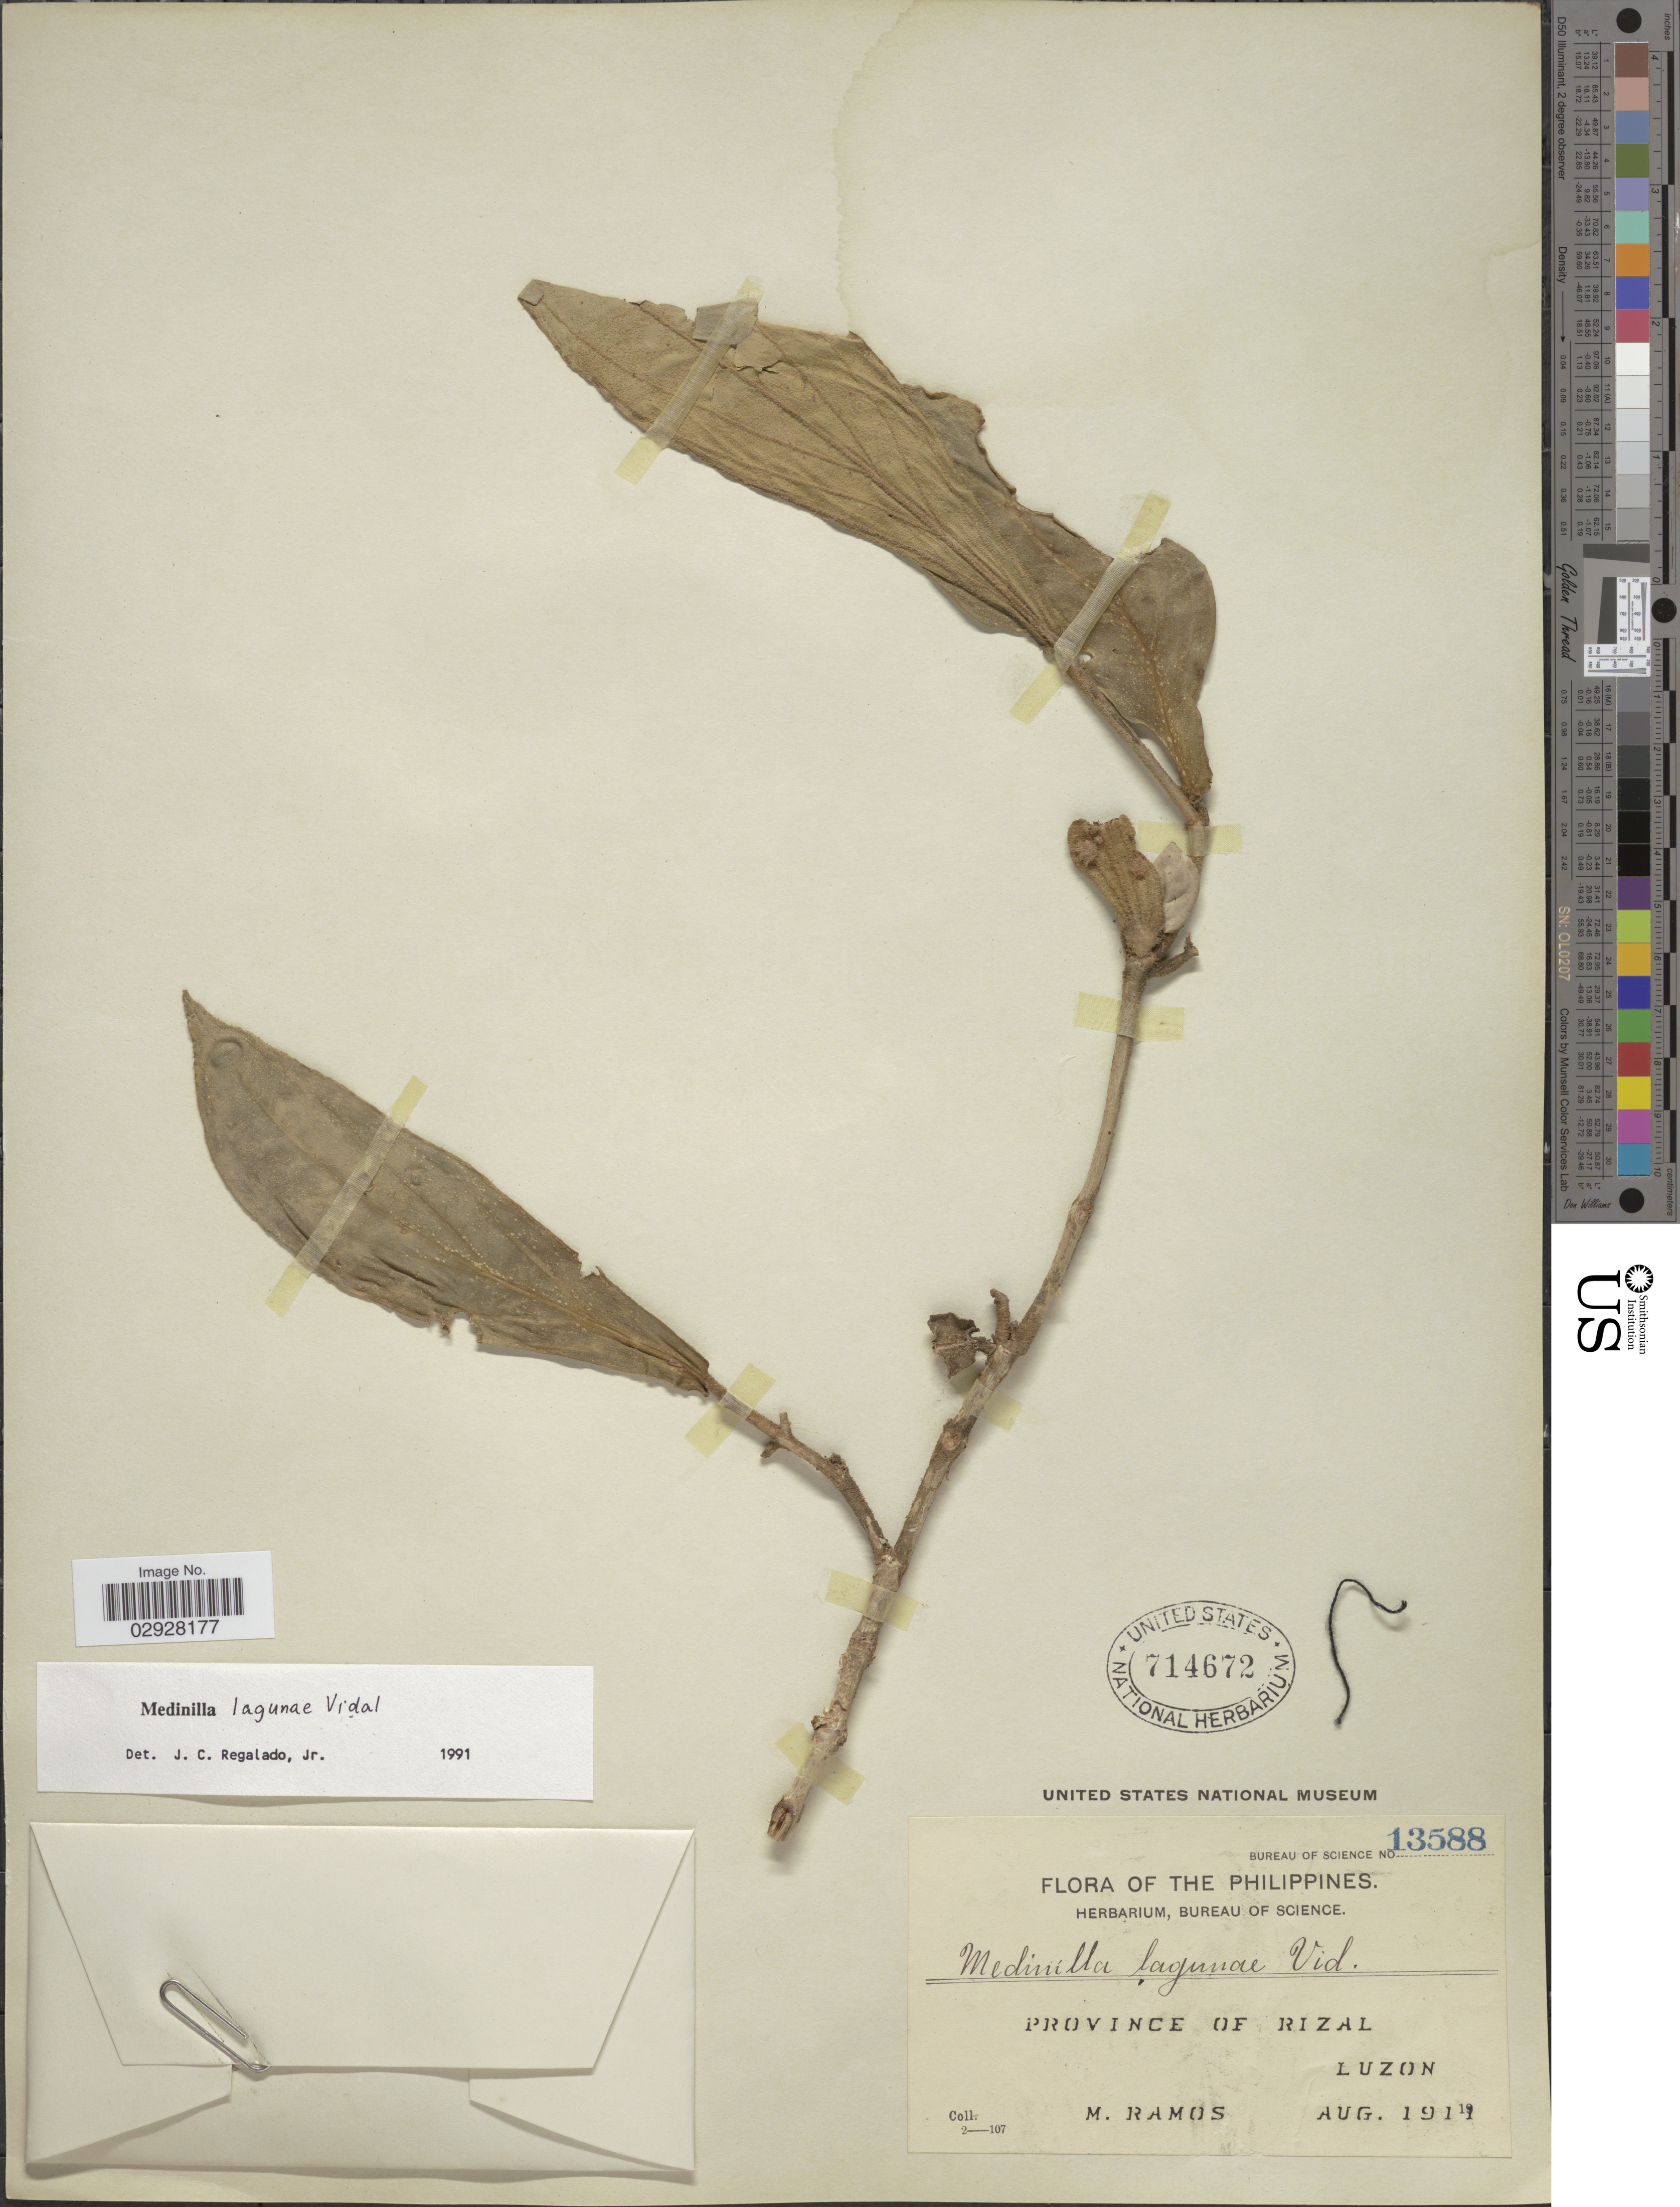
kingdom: Plantae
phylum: Tracheophyta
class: Magnoliopsida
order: Myrtales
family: Melastomataceae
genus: Medinilla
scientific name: Medinilla lagunae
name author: S. Vidal & Fern.-Vill.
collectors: M. Ramos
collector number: Bureau of Science 13588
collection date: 1911-08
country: Philippines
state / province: Calabarzon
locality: Province of Rizal, Luzon.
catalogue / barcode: US 714672